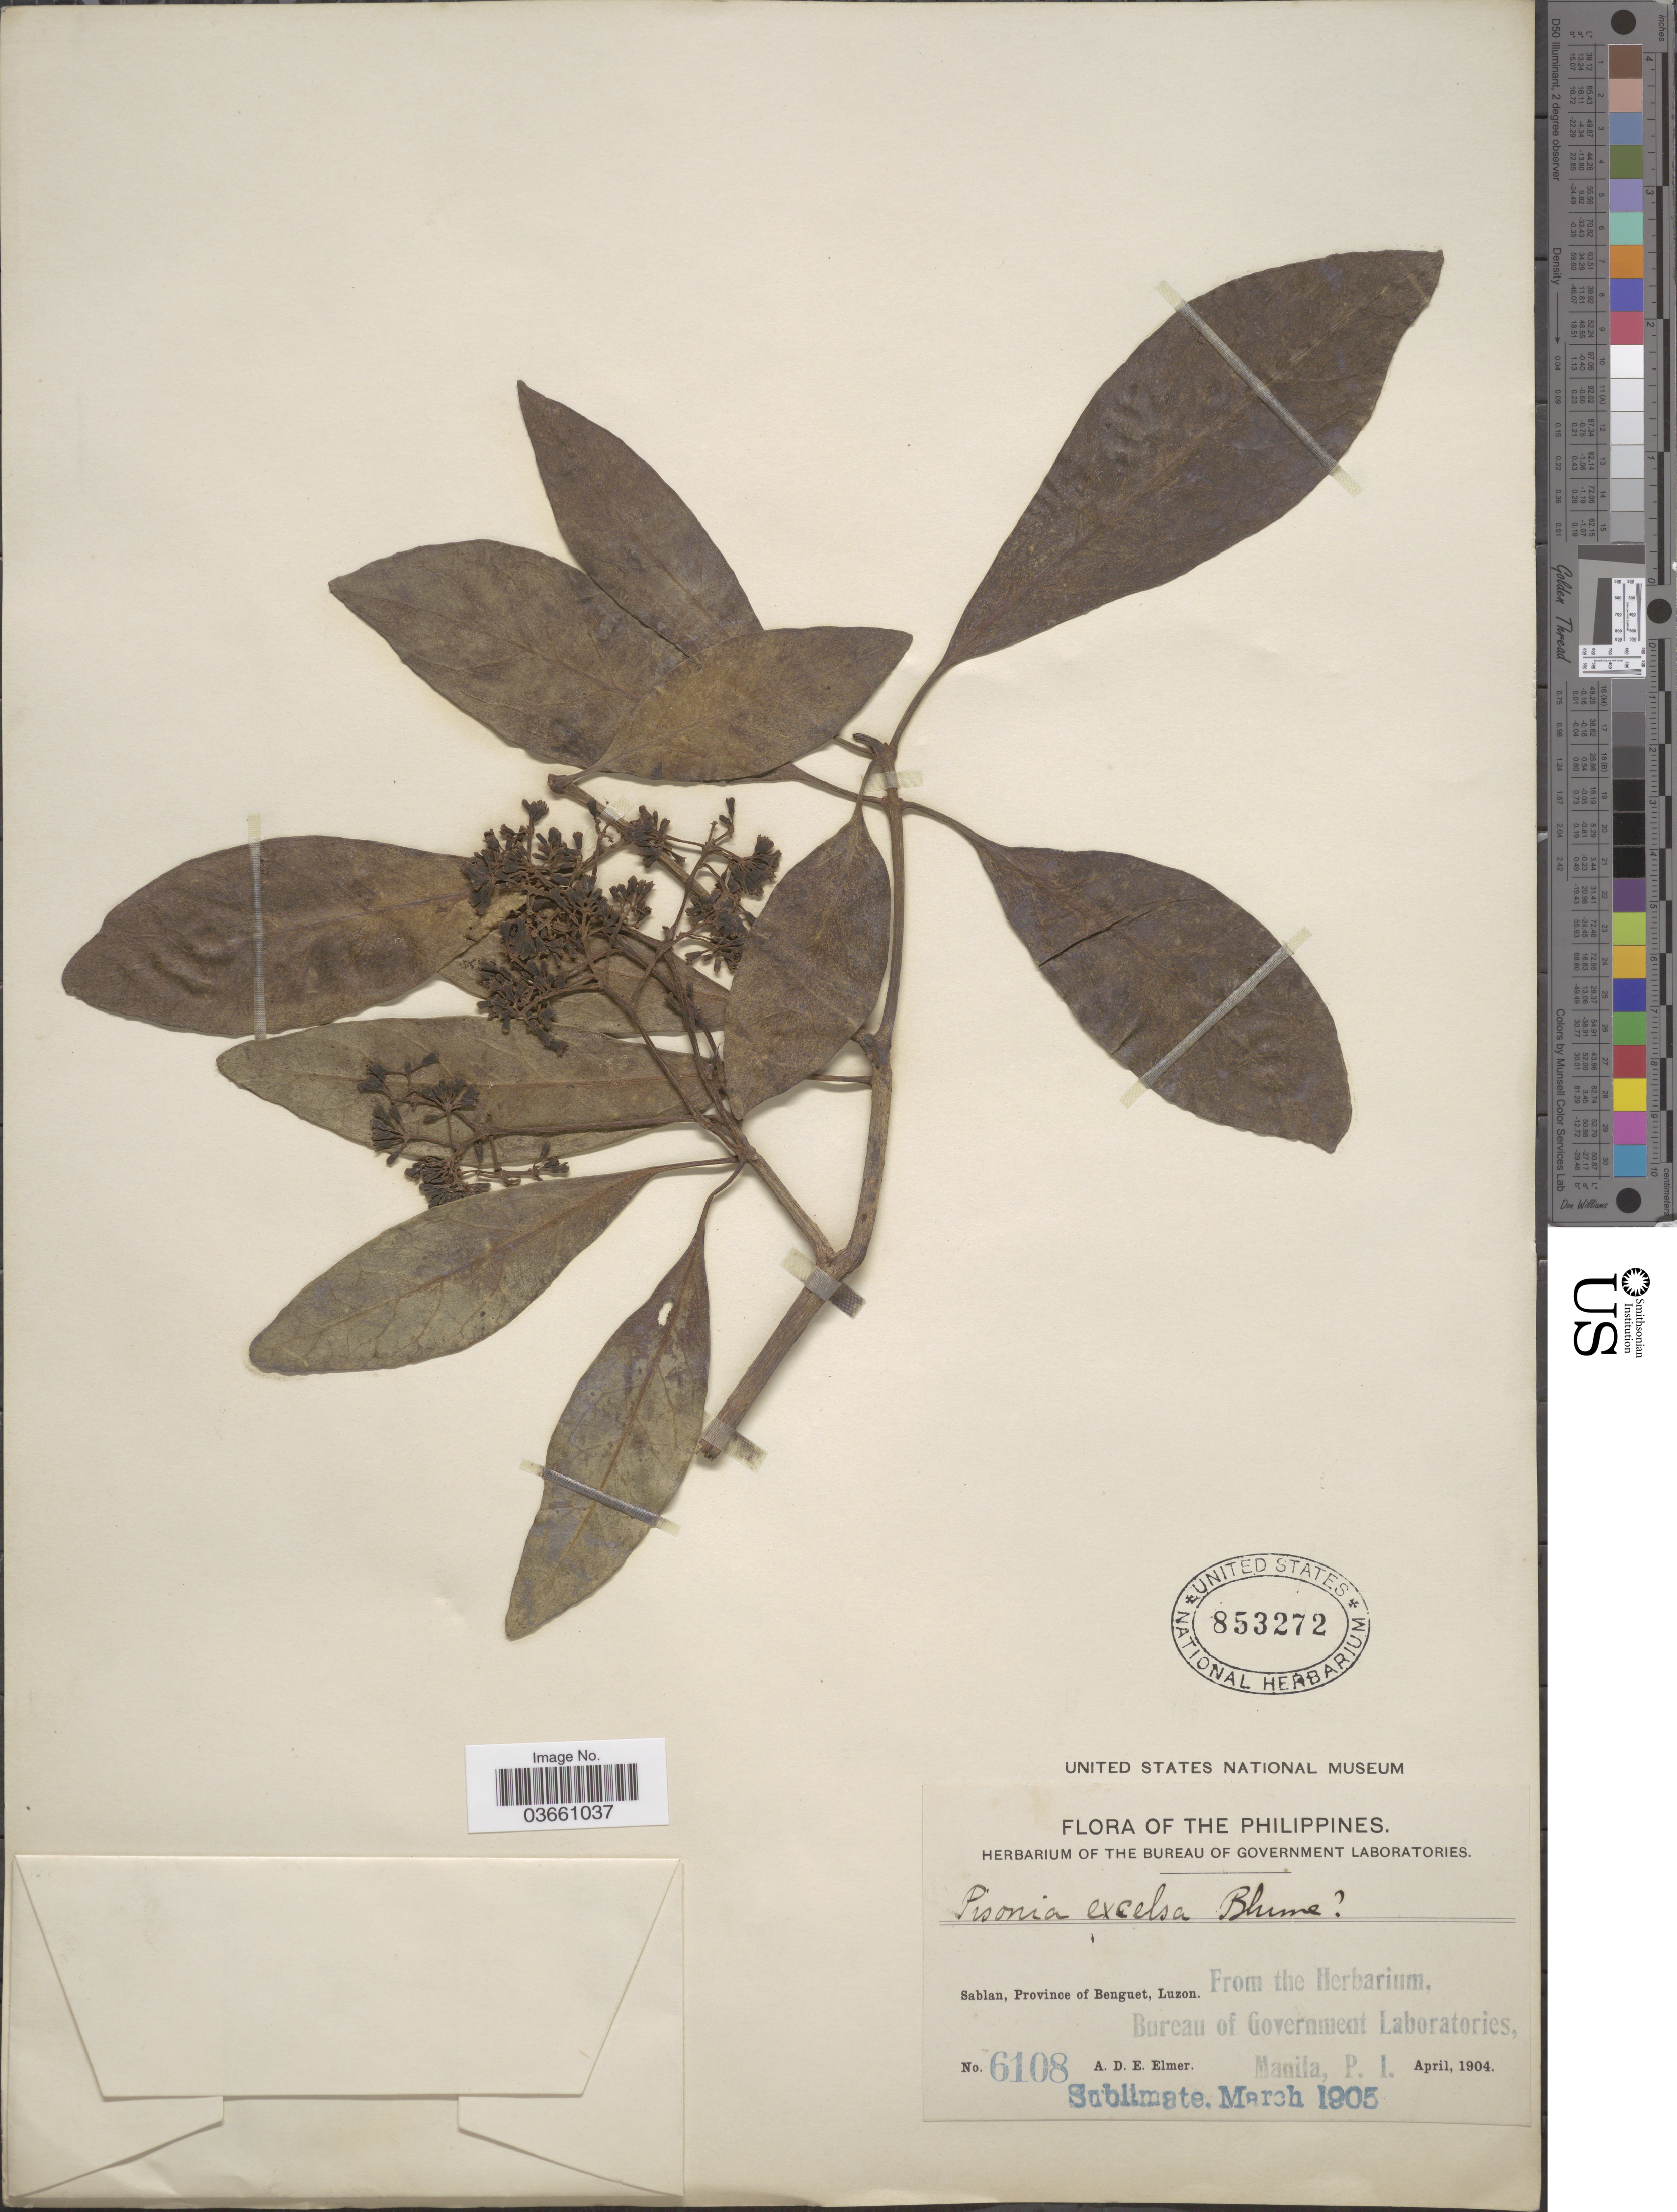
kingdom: Plantae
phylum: Tracheophyta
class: Magnoliopsida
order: Caryophyllales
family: Nyctaginaceae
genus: Pisonia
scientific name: Pisonia umbellifera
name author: (J.R. Forst. & G. Forst.) Seem.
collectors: A. D. E. Elmer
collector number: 6108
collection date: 1904-04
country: Philippines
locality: Sablan, Province of Benguet, Luzon.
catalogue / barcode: US 853272